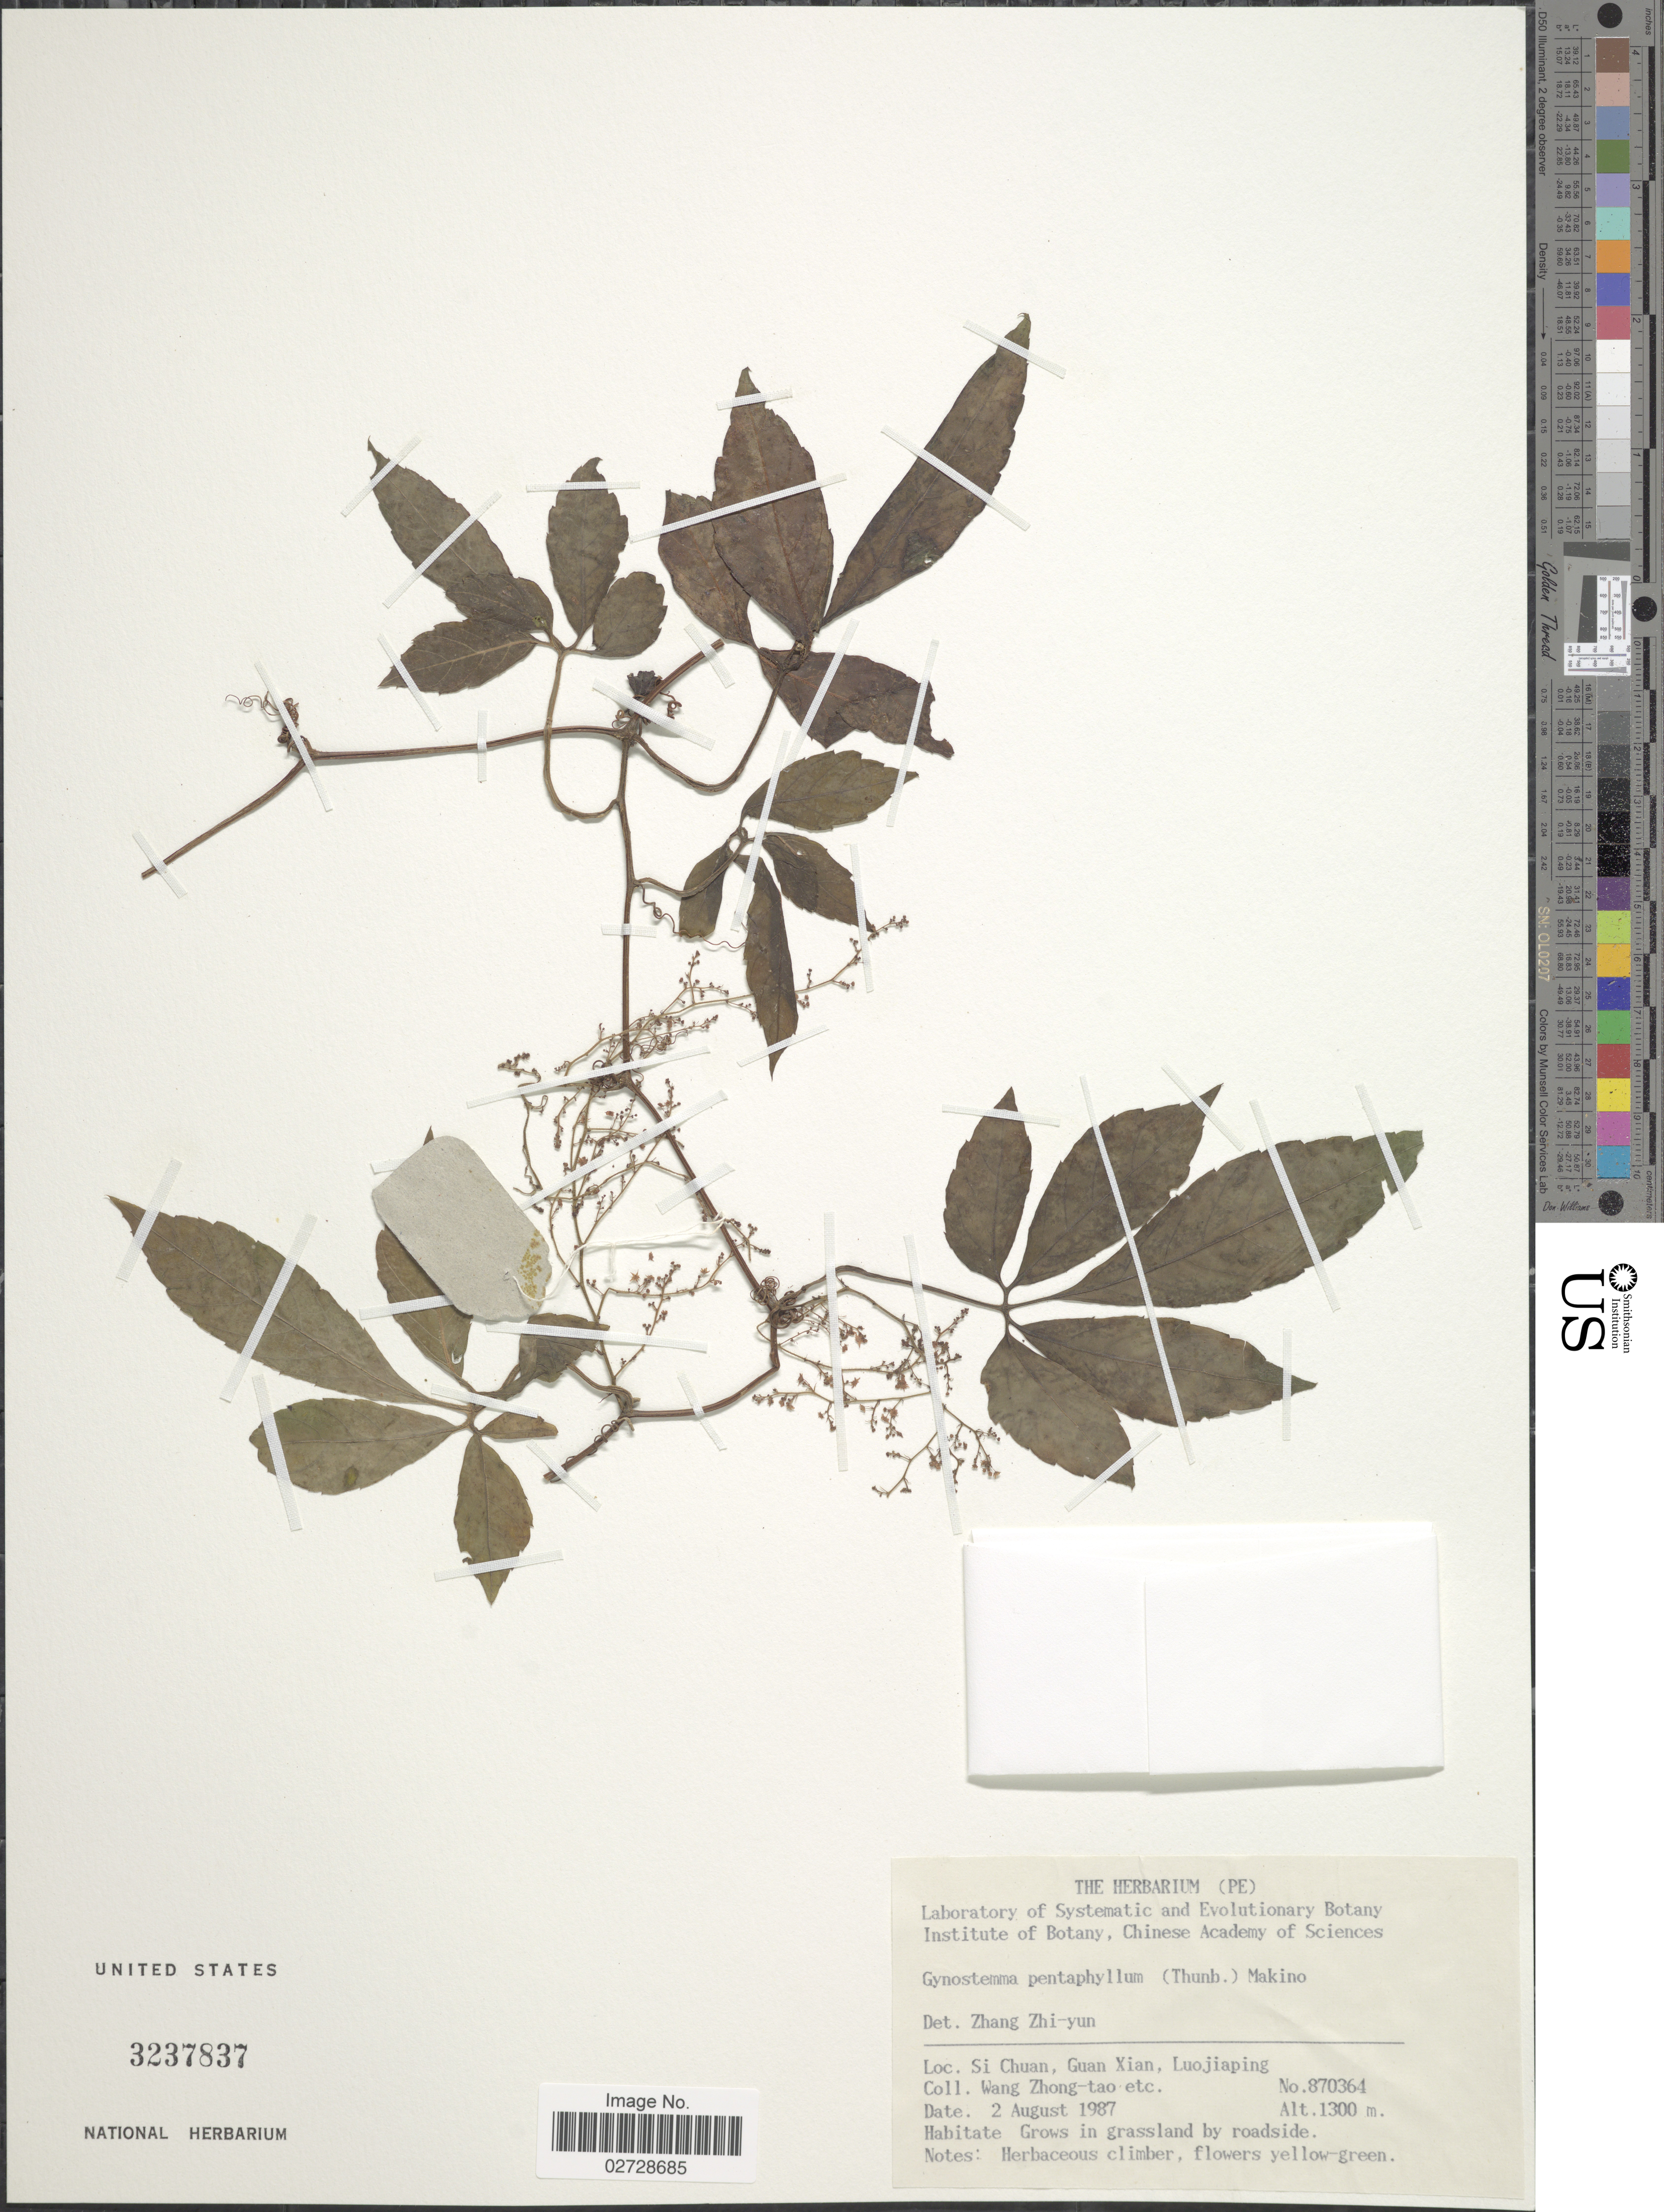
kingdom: Plantae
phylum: Tracheophyta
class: Magnoliopsida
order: Cucurbitales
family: Cucurbitaceae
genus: Gynostemma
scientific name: Gynostemma pentaphyllum var. pentaphyllum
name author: (Thunb.) Makino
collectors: W. Zhong-Tao & et al.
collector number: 870364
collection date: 1987-08-02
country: China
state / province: Sichuan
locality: Si Chuan, Guan Xian, Luojiaping, by roadside.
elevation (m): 1300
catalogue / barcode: US 3237837